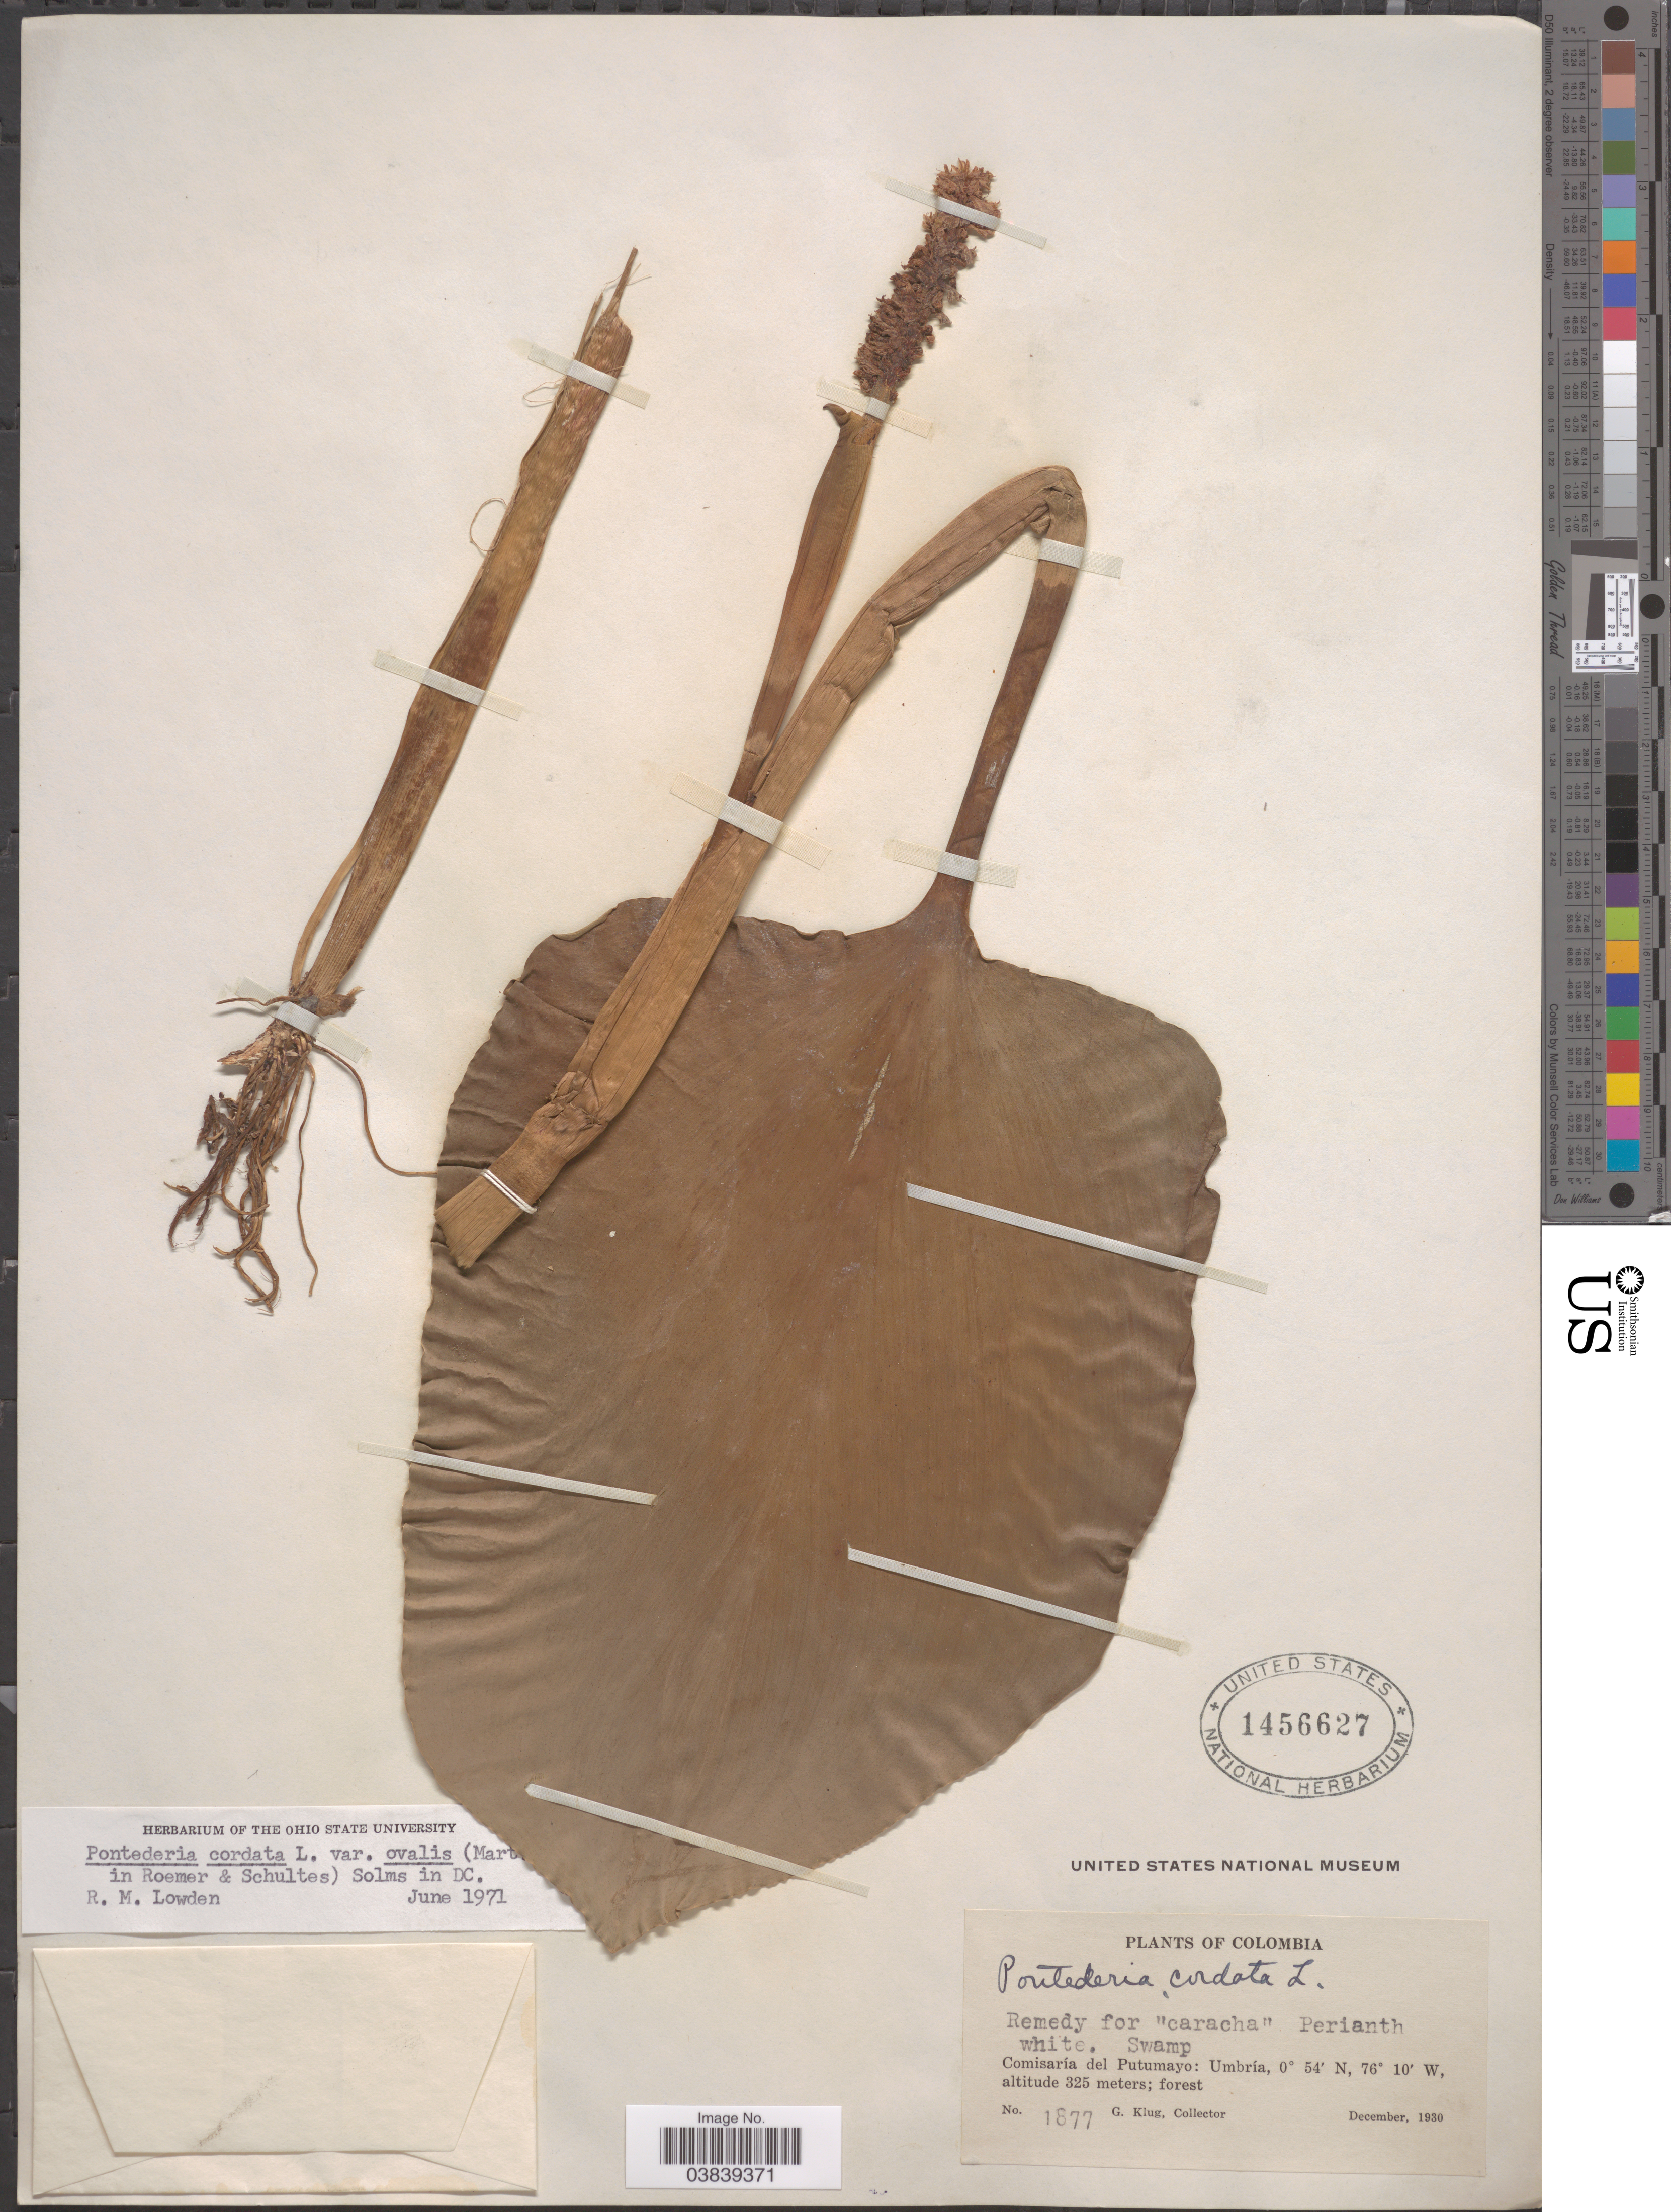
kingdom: Plantae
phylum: Tracheophyta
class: Liliopsida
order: Commelinales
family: Pontederiaceae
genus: Pontederia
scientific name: Pontederia cordata var. ovalis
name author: (Mart. ex Schult. & Schult. f.) Solms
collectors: G. Klug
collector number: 1877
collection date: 1930-12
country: Colombia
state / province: Putumayo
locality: Comisaría del Putumayo: Umbría.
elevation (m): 325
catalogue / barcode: US 1456627